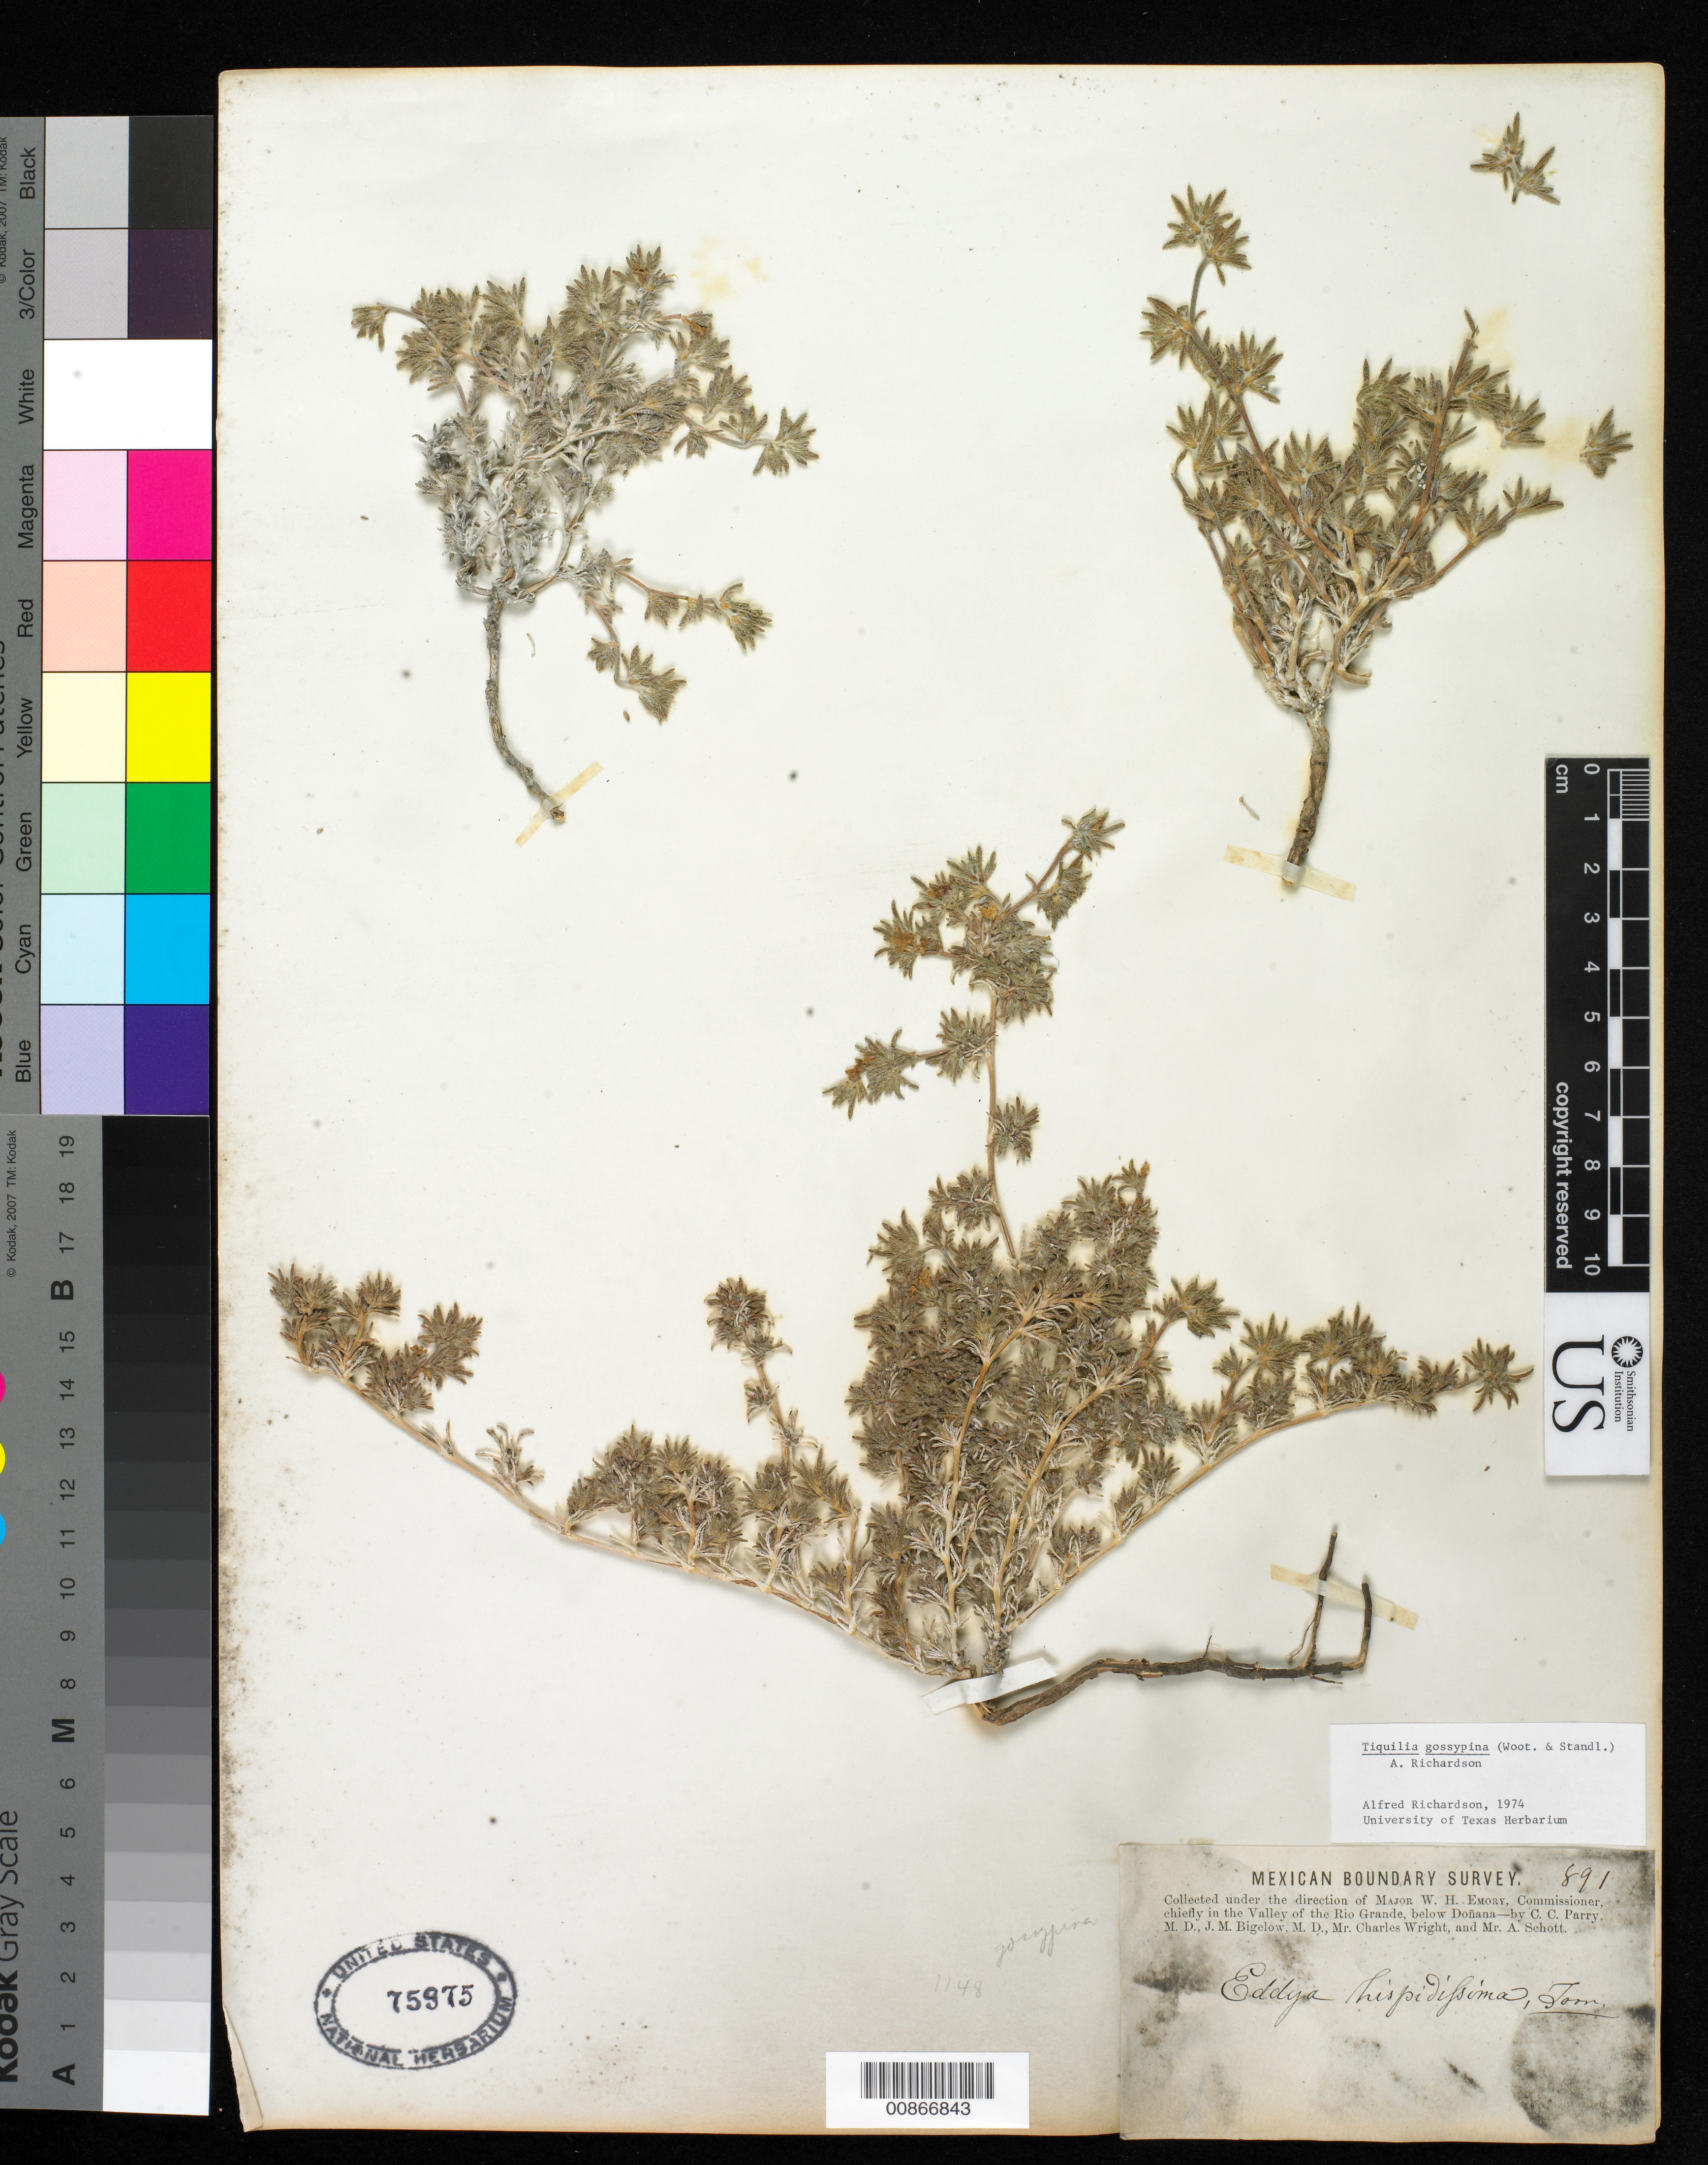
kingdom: Plantae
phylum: Tracheophyta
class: Magnoliopsida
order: Boraginales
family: Ehretiaceae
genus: Tiquilia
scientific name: Tiquilia gossypina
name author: (Wooton) A.T. Richardson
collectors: C. C. Parry, J. M. Bigelow, C. Wright & A. C. V. Schott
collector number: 891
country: United States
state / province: New Mexico / Texas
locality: Valley of the Rio Grande, below Doñana.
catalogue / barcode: US 75975